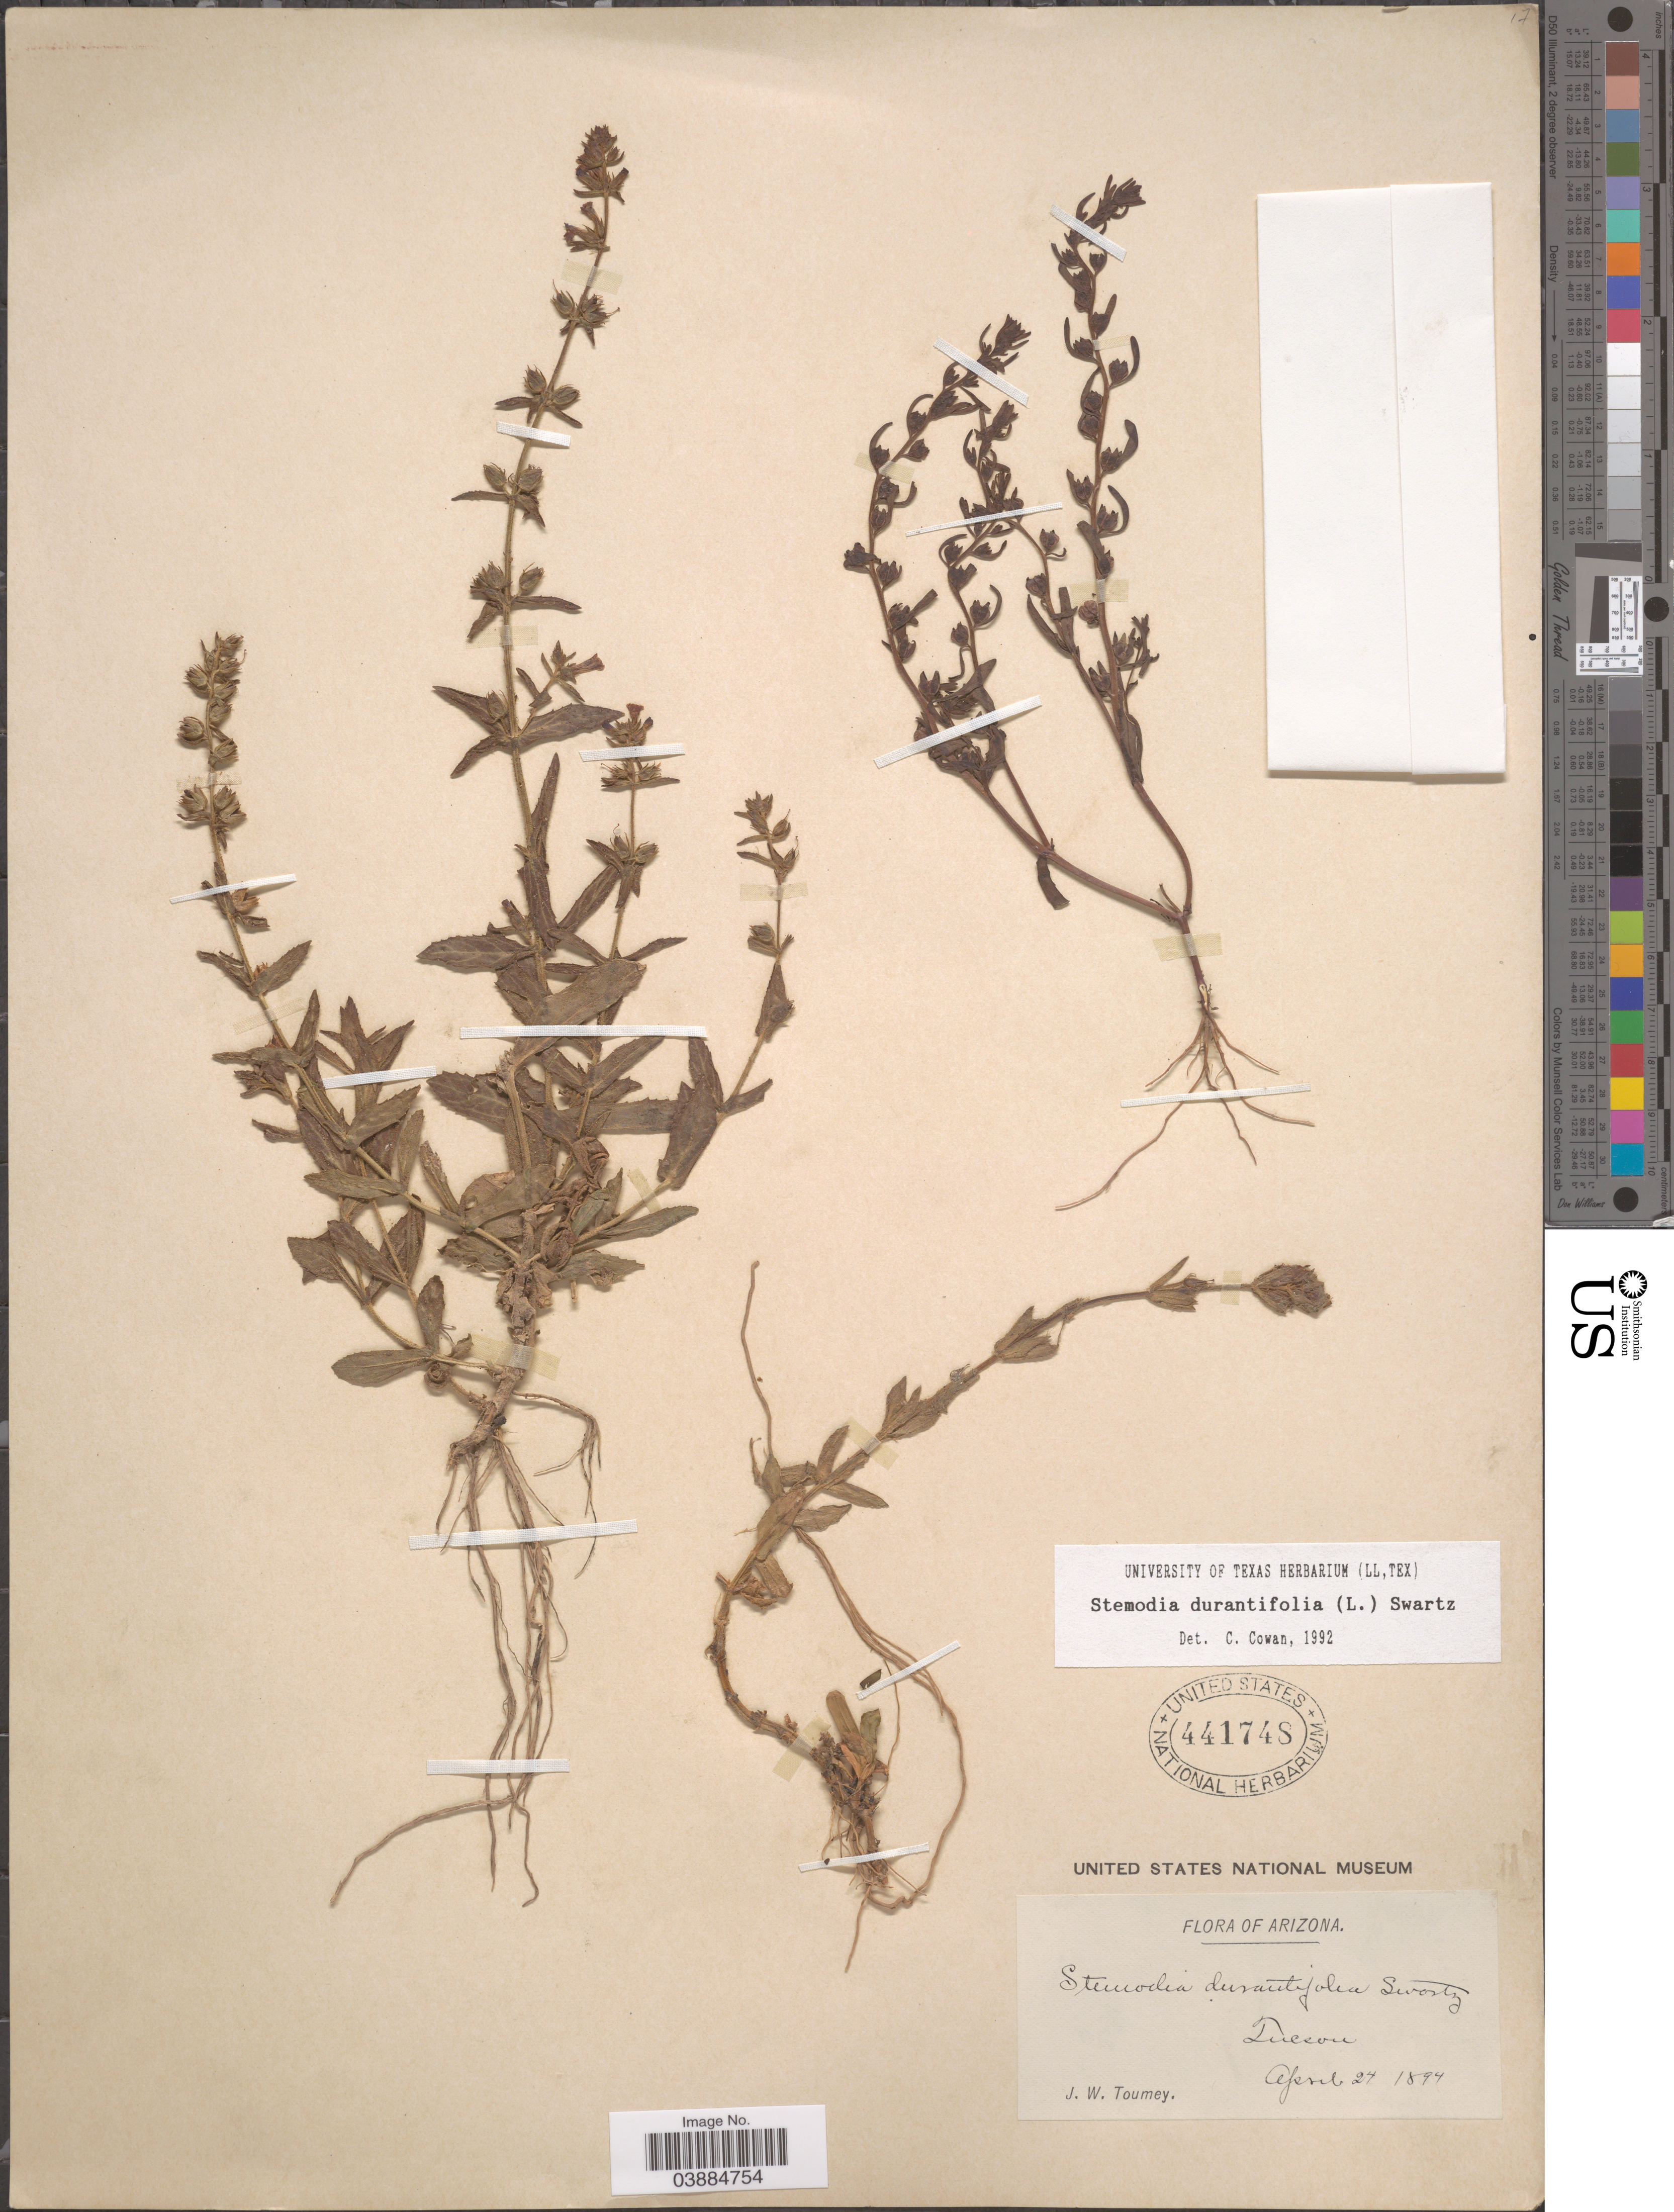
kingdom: Plantae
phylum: Tracheophyta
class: Magnoliopsida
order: Lamiales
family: Plantaginaceae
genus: Stemodia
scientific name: Stemodia durantifolia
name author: (L.) Sw.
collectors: J. Tourney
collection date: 1894-04-27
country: United States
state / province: Arizona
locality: Tucson.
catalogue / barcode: US 441748